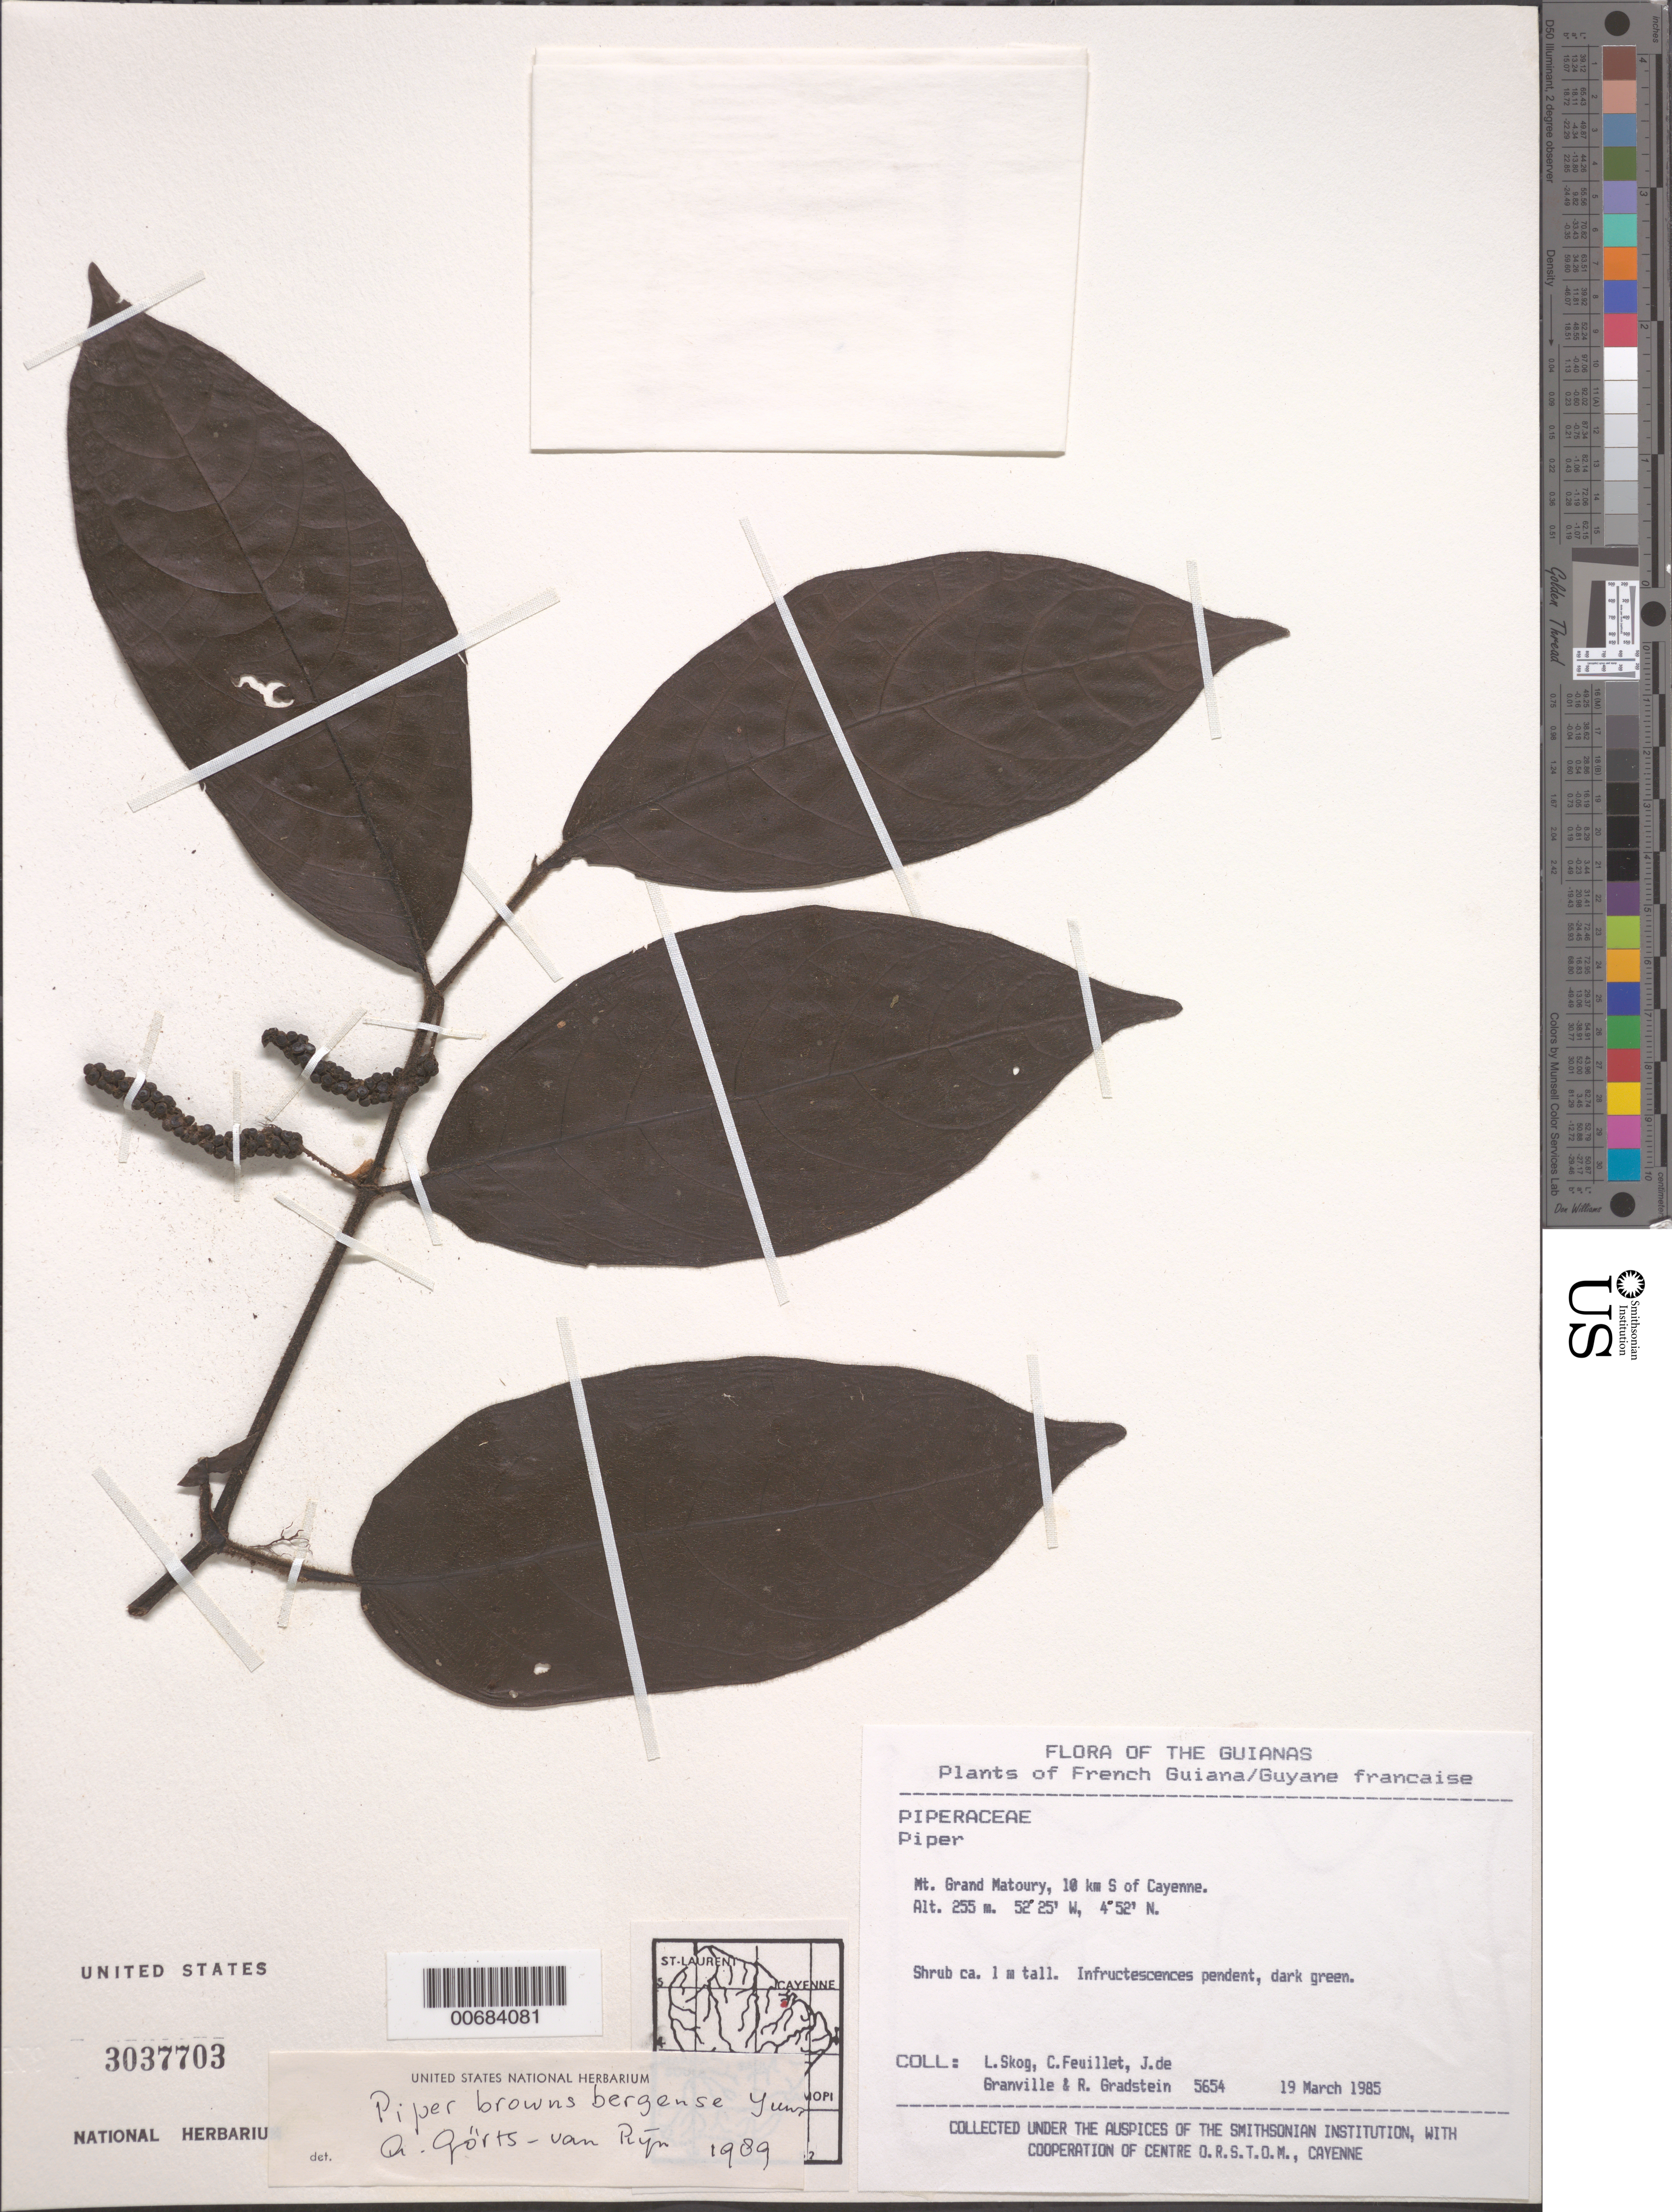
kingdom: Plantae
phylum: Tracheophyta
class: Magnoliopsida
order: Piperales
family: Piperaceae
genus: Piper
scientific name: Piper brownsbergense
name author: Yunck.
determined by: Görts-van Rijn, A. R. A.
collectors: L. E. Skog, C. Feuillet, J.-J. de Granville & R. Gradstein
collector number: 5654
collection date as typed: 19 March 1985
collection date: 1985-03-19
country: French Guiana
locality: Mt. Grand Matoury, 10 km S of Cayenne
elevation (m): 255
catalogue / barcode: US 3037703